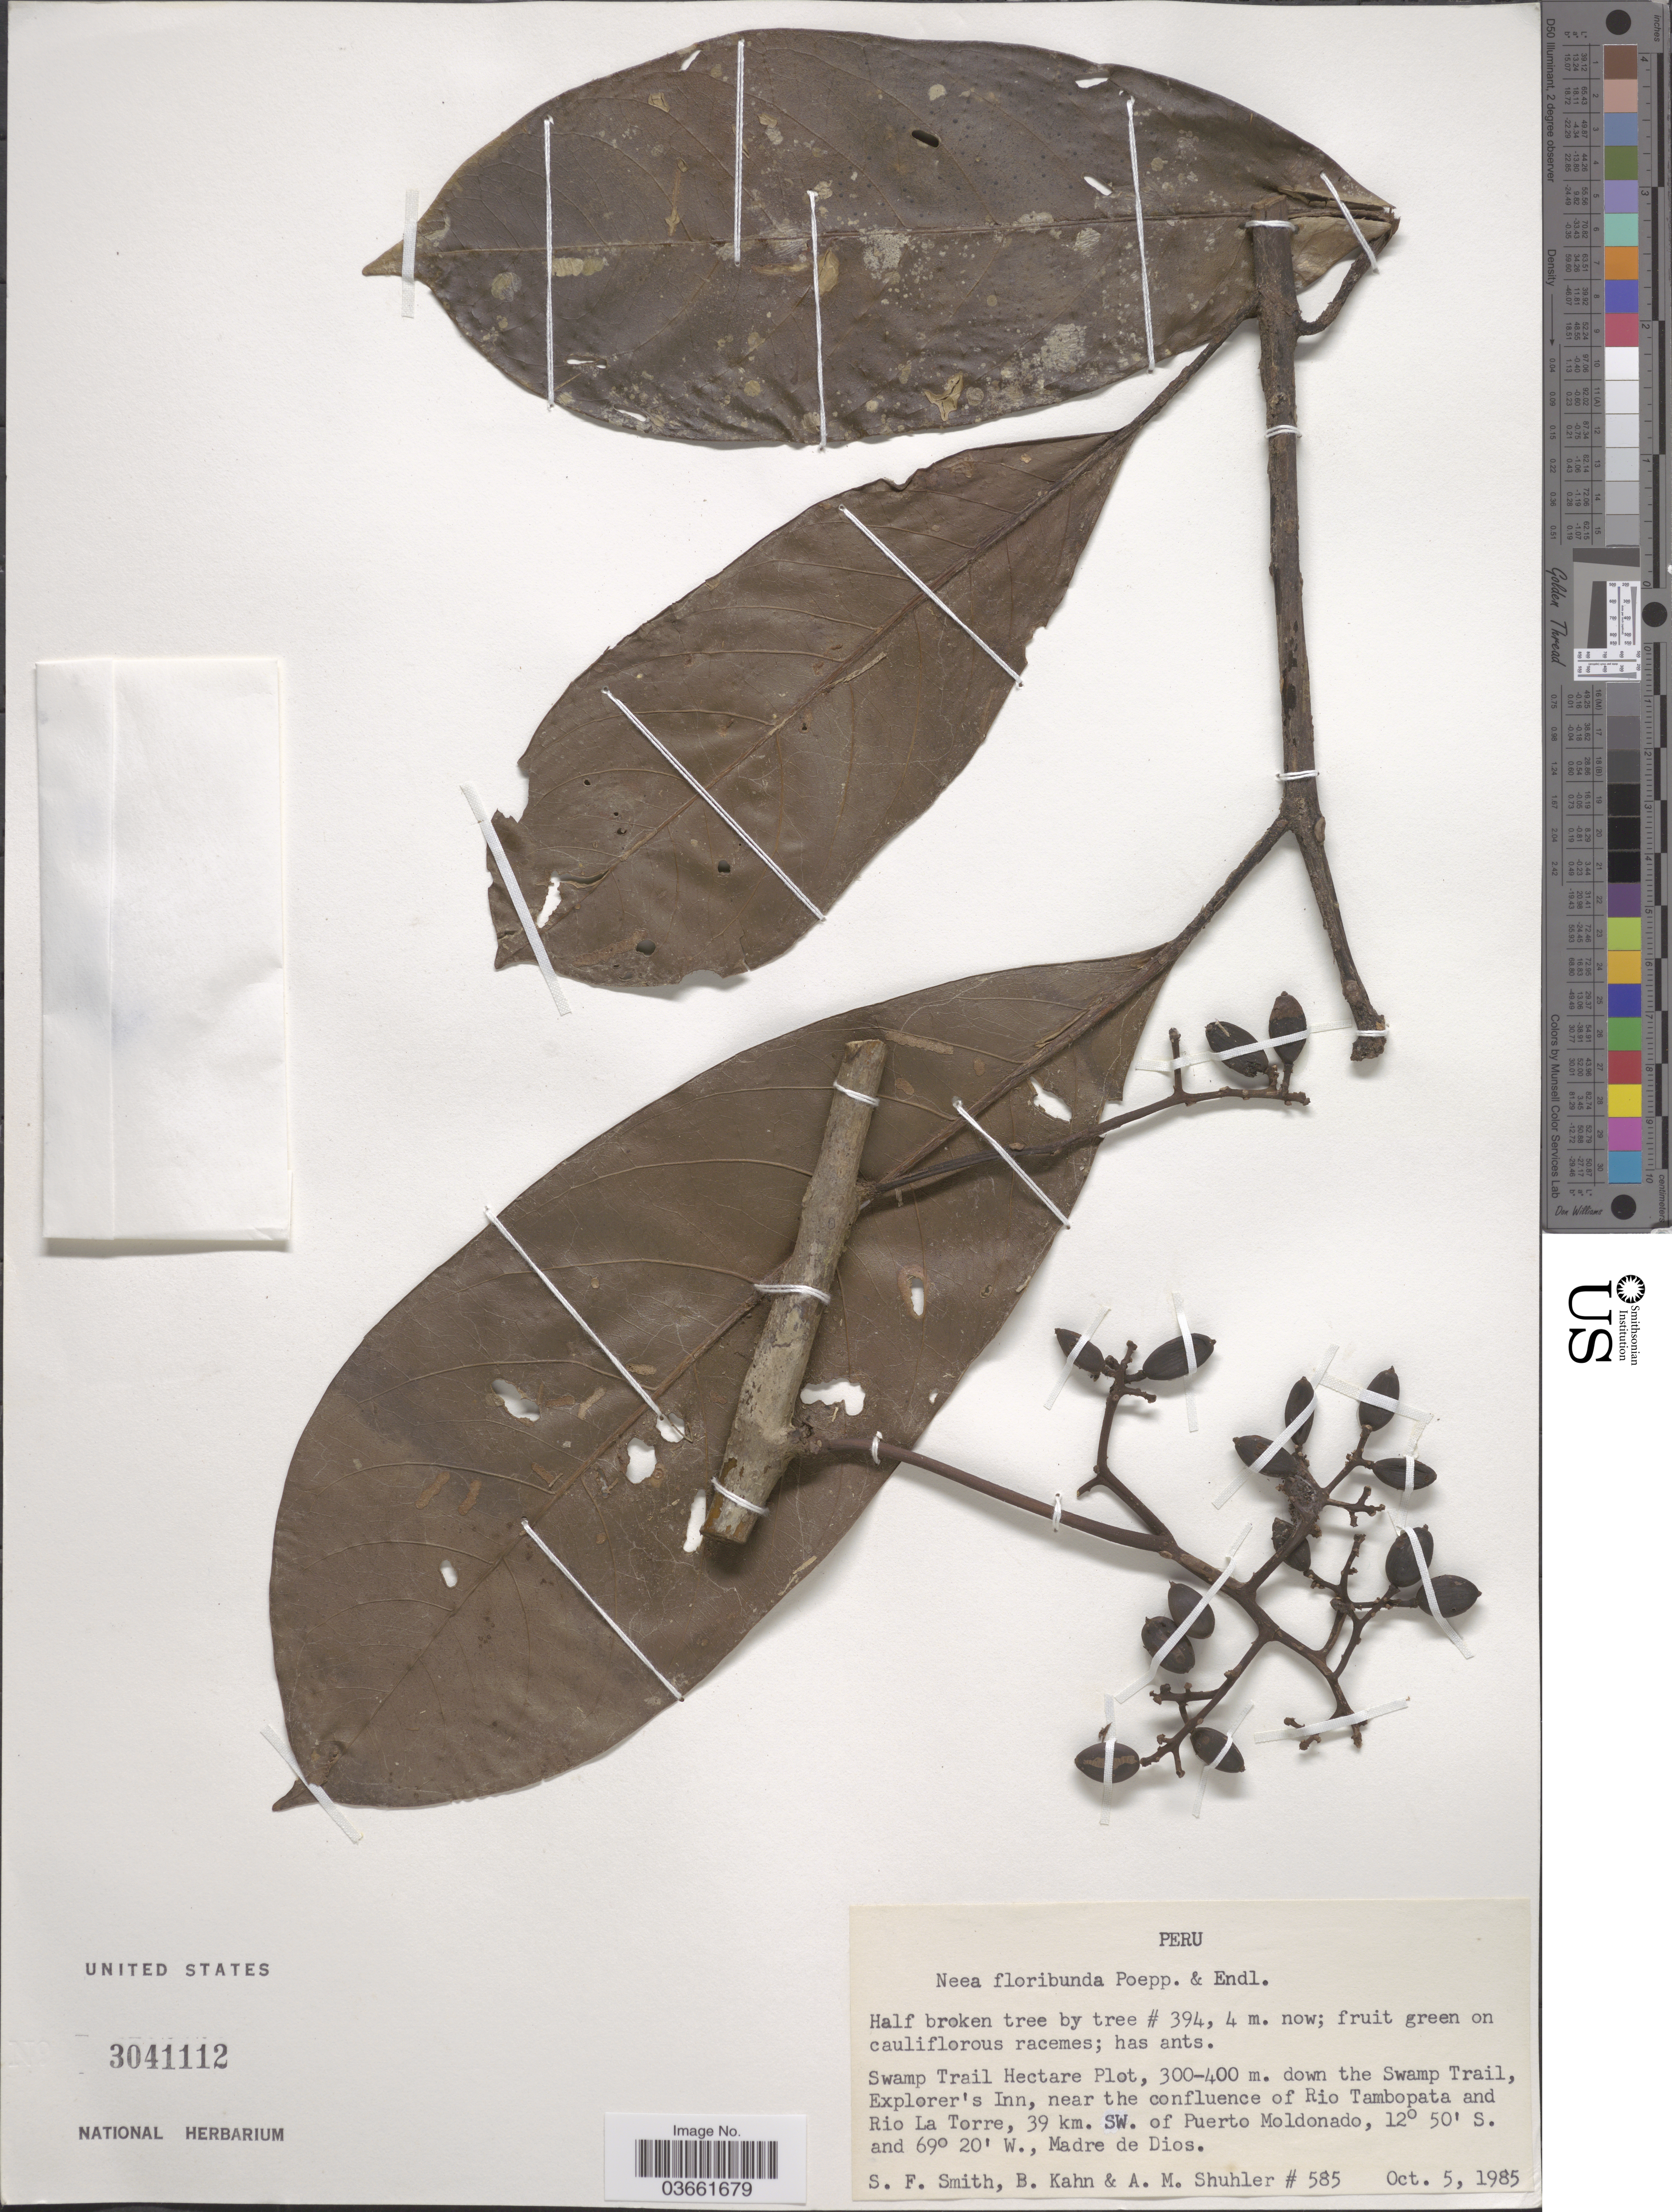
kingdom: Plantae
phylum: Tracheophyta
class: Magnoliopsida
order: Caryophyllales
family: Nyctaginaceae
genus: Neea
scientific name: Neea floribunda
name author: Poepp. & Endl.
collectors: S.F. Smith, B. Kahn & A. Shuhler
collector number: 585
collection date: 1985-10-05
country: Peru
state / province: Madre de Dios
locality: Swamp Trail Hectare Plot, 300-400 m. down the Swamp Trail, Explorer's Inn, near the confluence of Rio Tambopata and Rio La Torre, 39 km. SW. of Puerto Moldonado.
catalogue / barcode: US 3041112